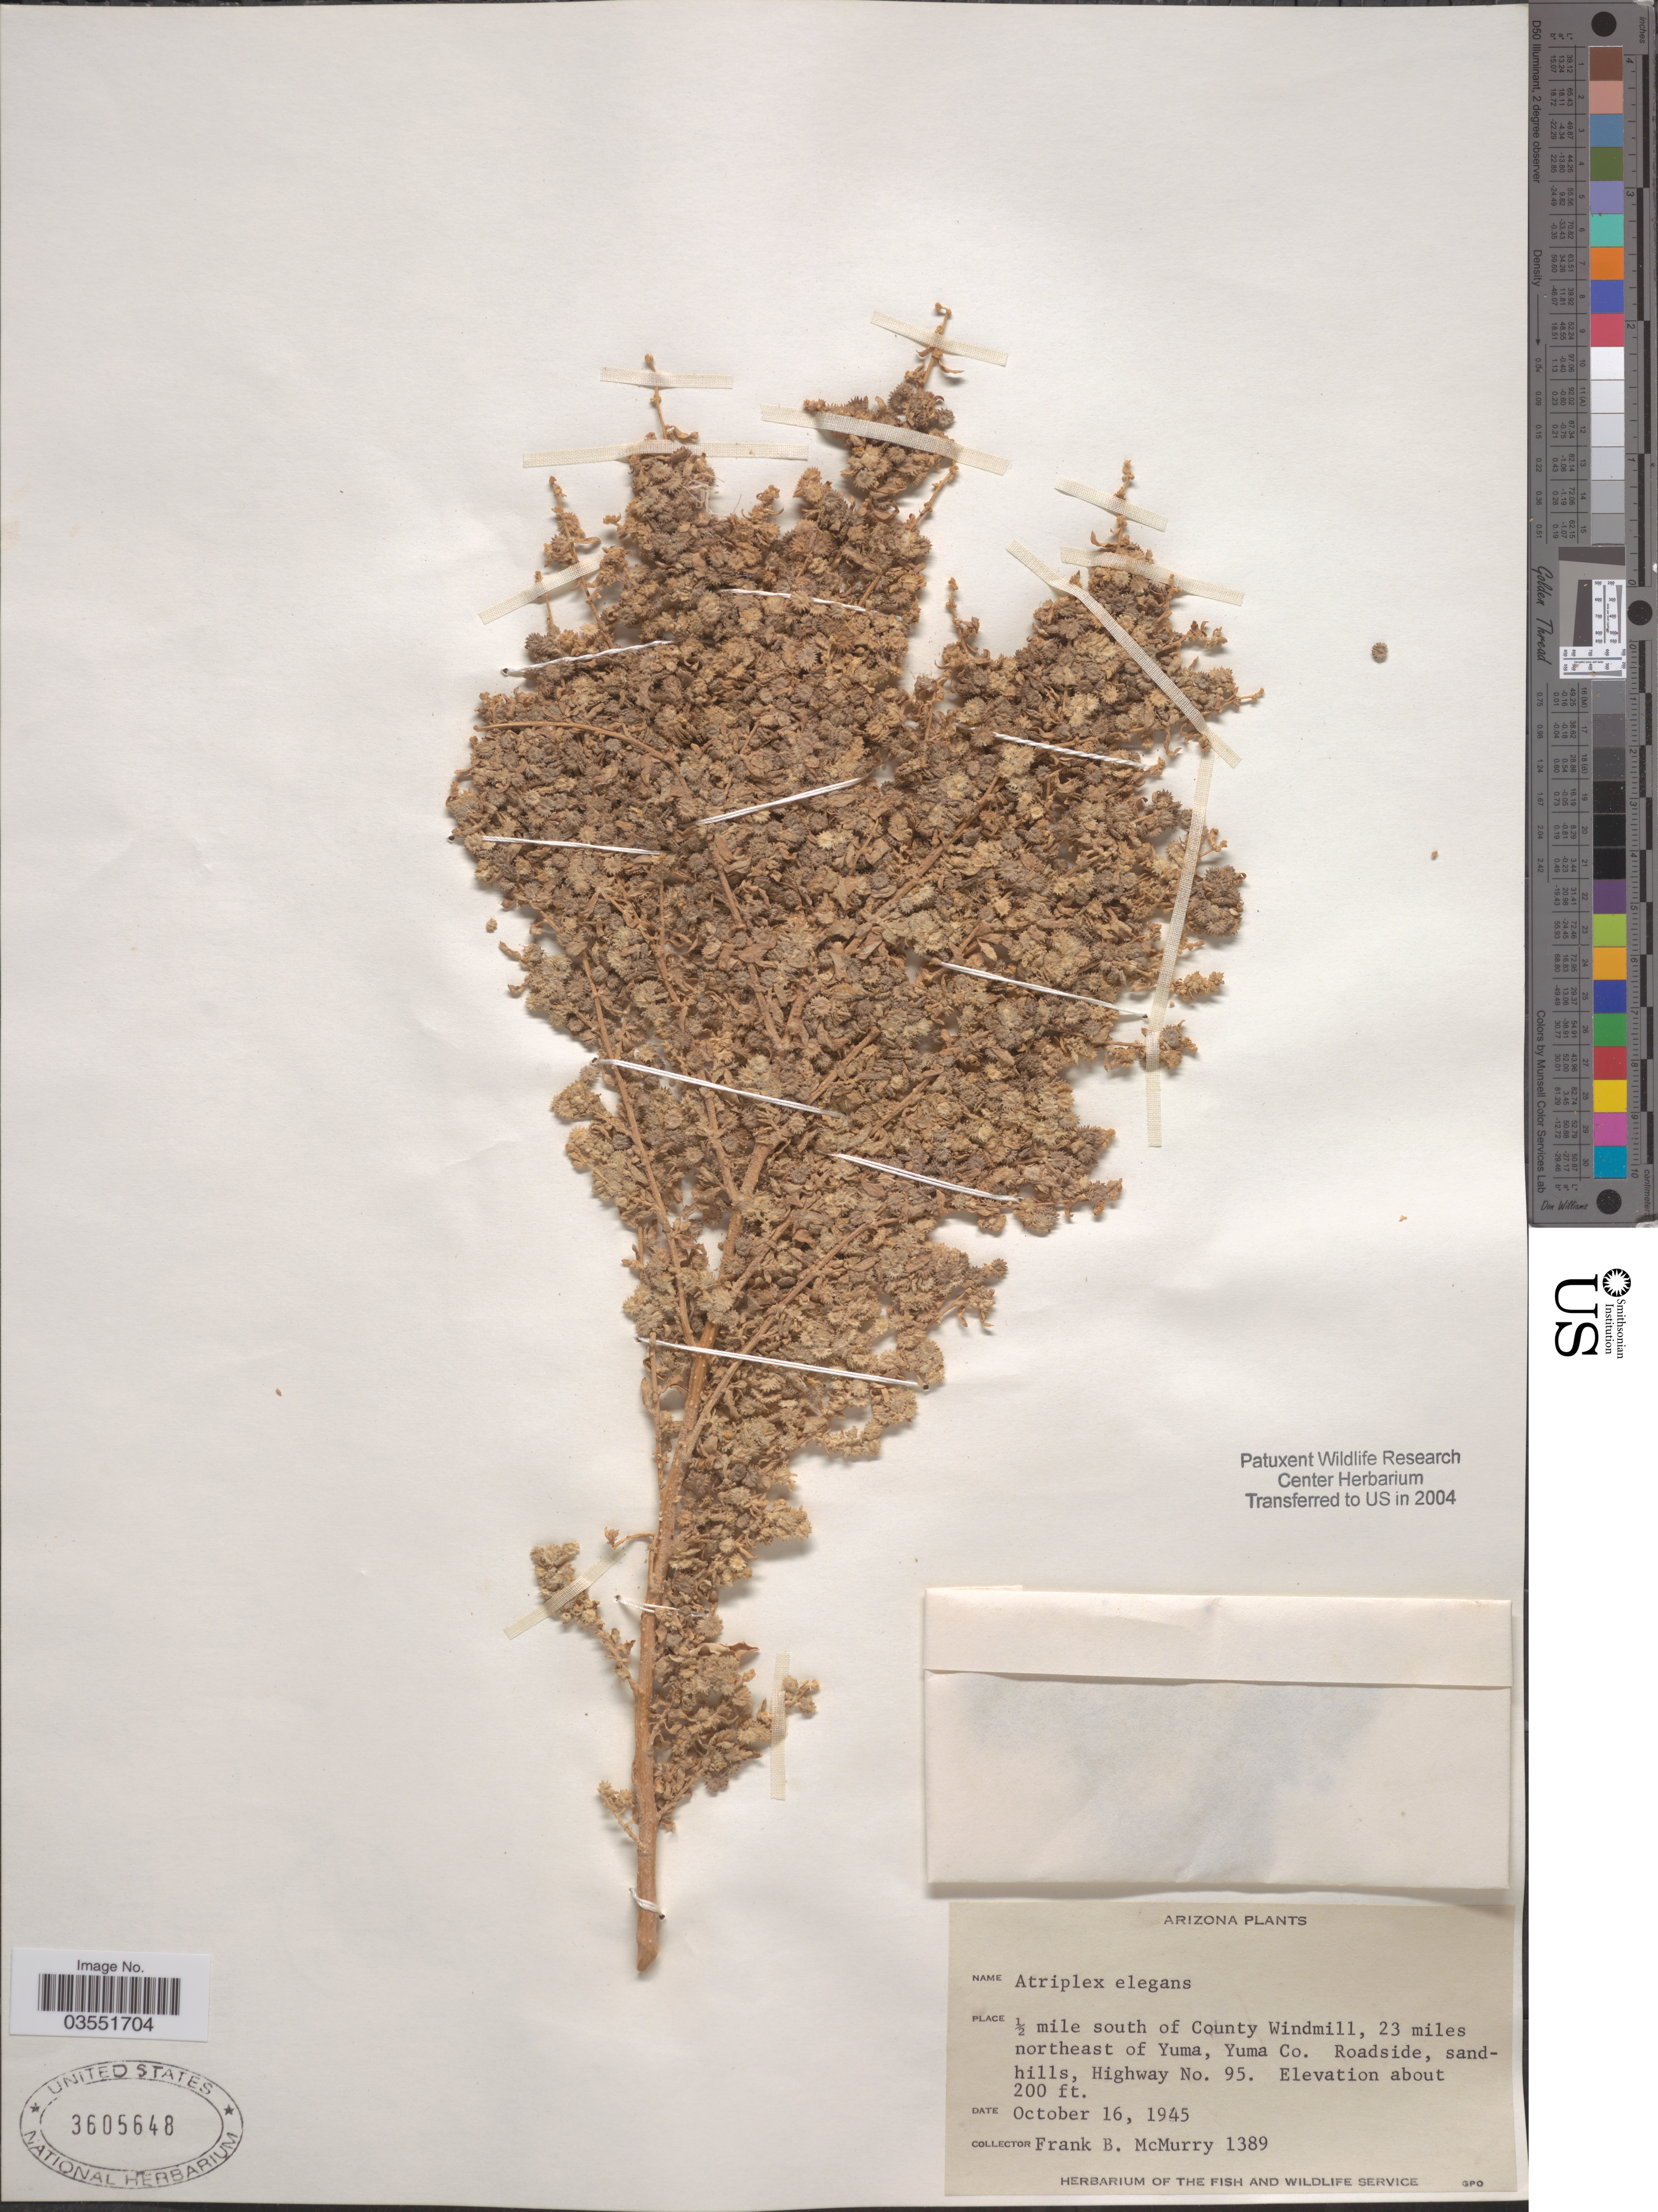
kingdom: Plantae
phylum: Tracheophyta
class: Magnoliopsida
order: Caryophyllales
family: Amaranthaceae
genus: Atriplex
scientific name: Atriplex elegans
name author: (Moq.) D. Dietr.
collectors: F. B. McMurry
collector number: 1389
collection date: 1945-10-16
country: United States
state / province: Arizona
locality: ½ mile south of County Windmill, 23 miles northeast of Yuma, Yuma Co. Highway No. 95.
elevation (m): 61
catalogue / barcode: US 3605648